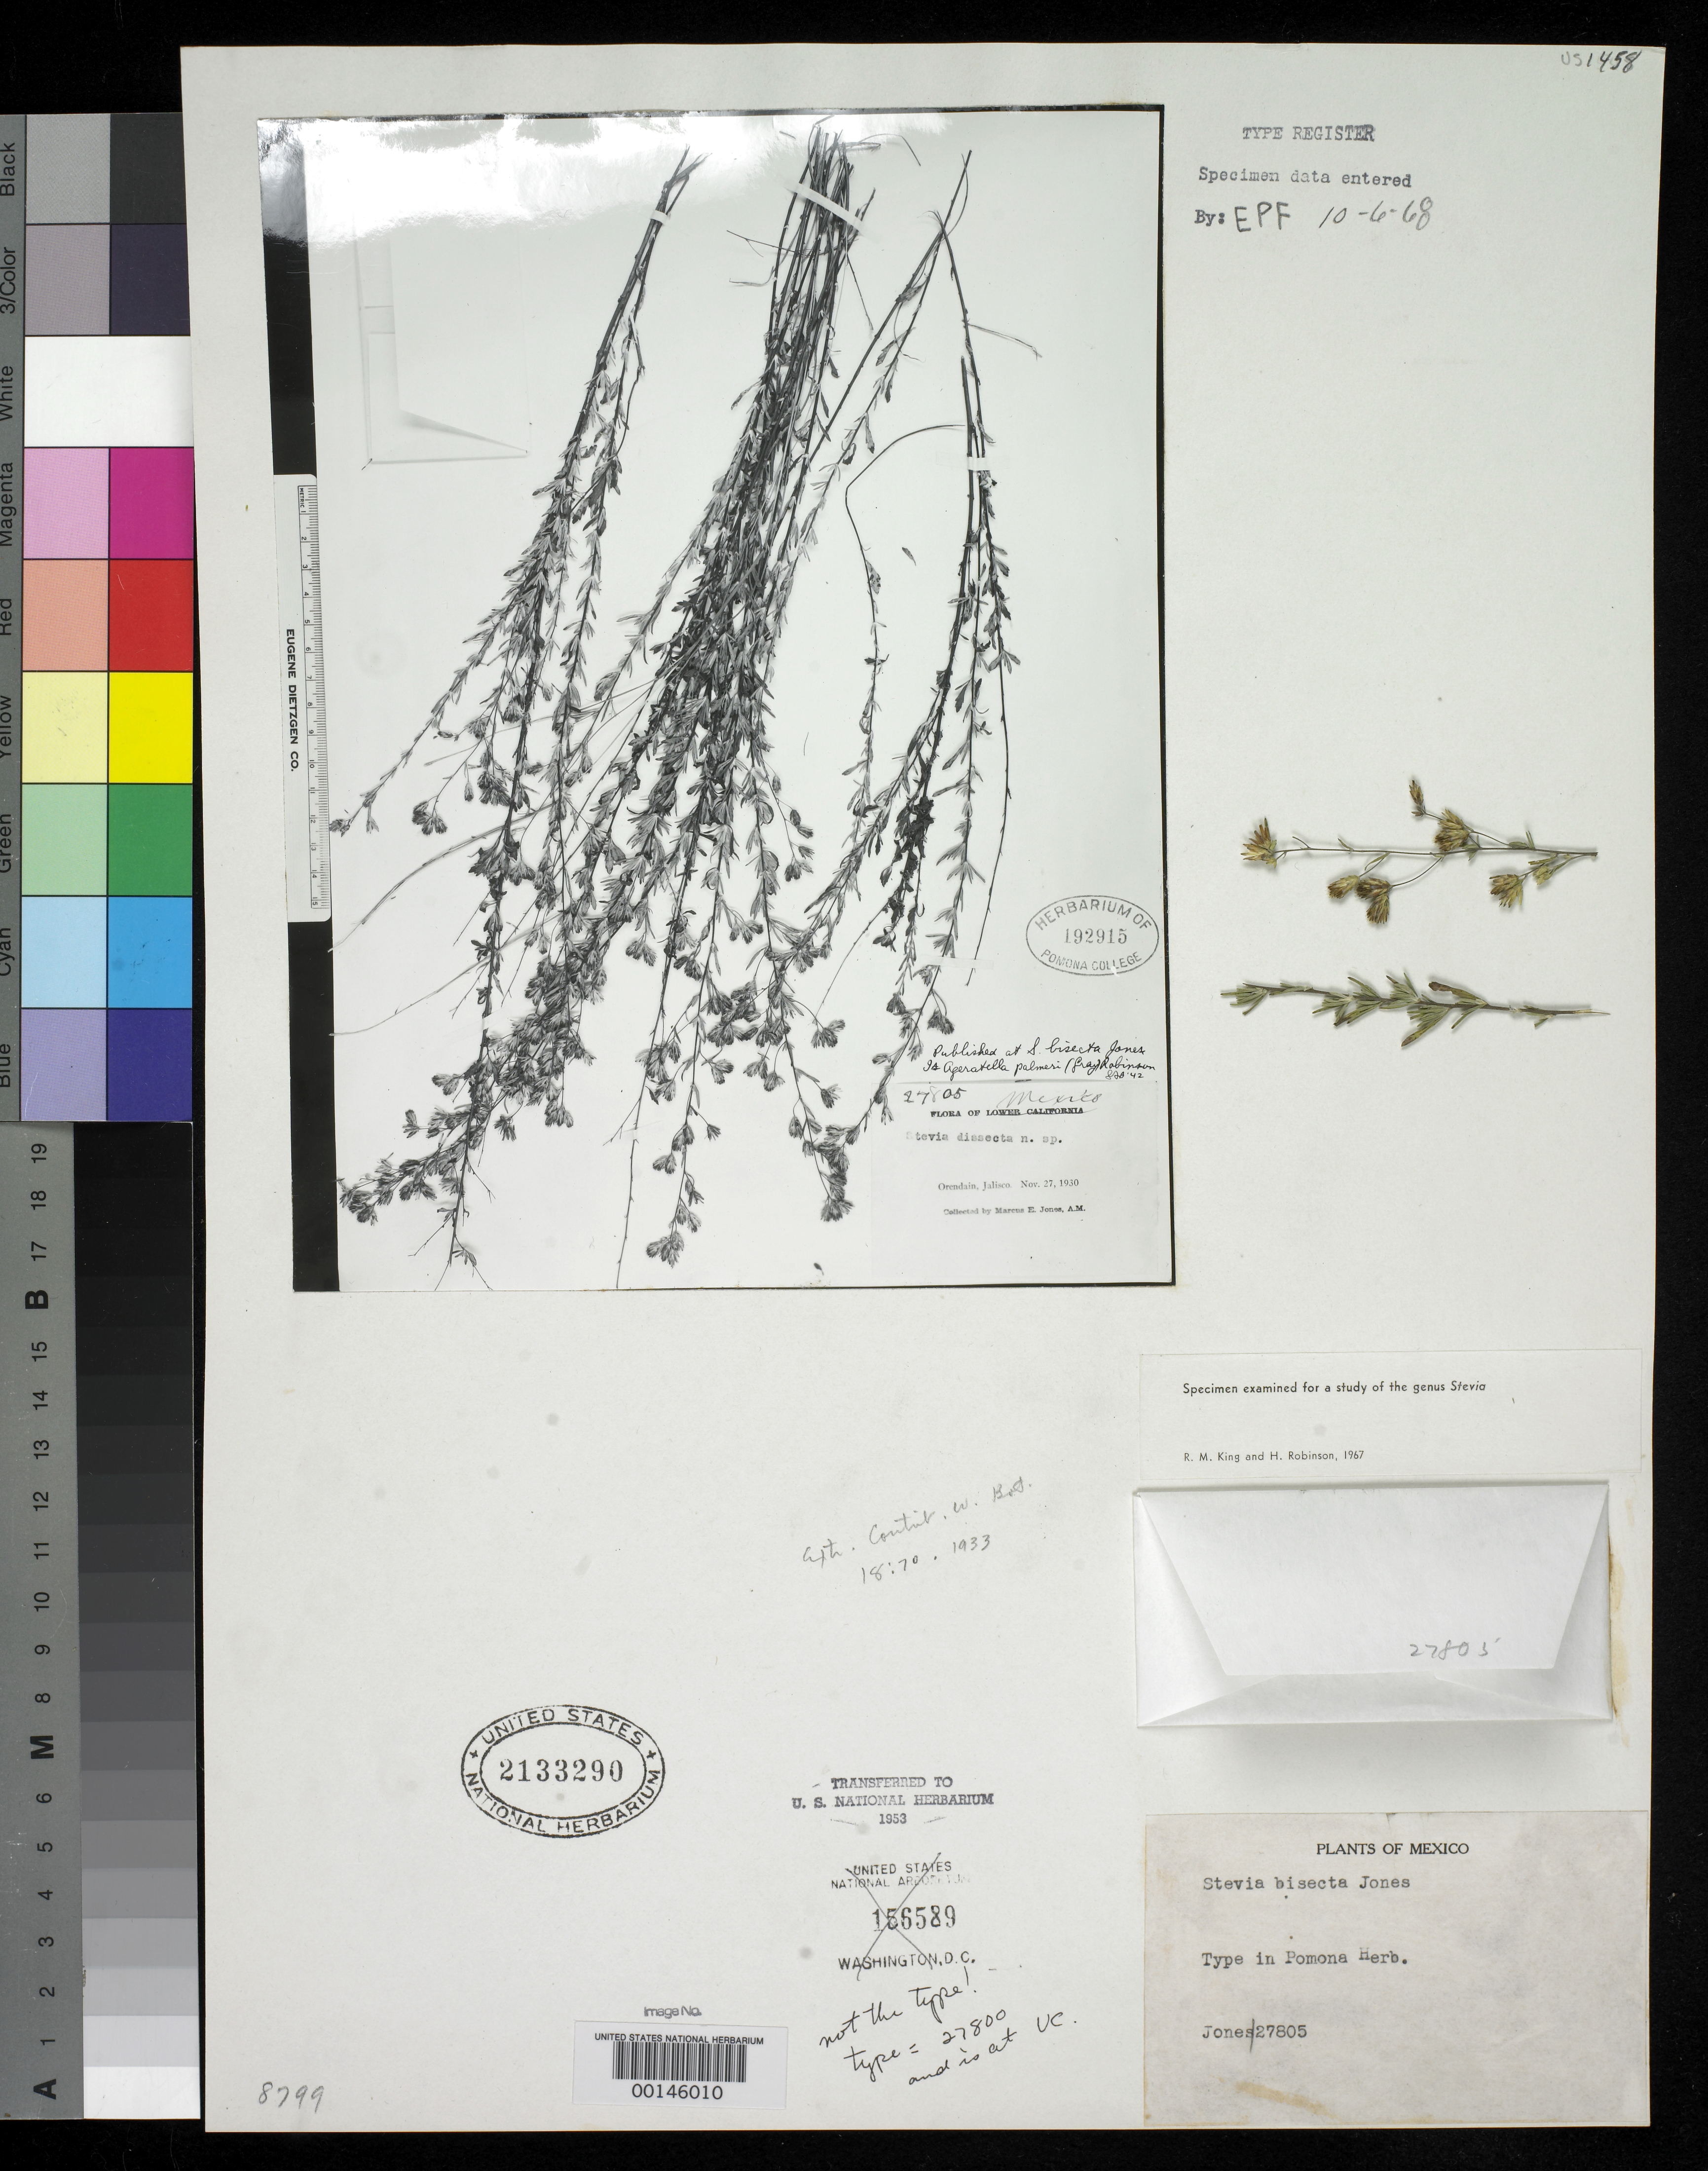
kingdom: Plantae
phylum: Tracheophyta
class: Magnoliopsida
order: Asterales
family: Asteraceae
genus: Stevia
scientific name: Stevia bisecta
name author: M.E. Jones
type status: Isotype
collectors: M. E. Jones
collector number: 27805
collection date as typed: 27 Nov 1930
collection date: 1930-11-27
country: Mexico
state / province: Jalisco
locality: Orendain.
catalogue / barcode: US 2133290